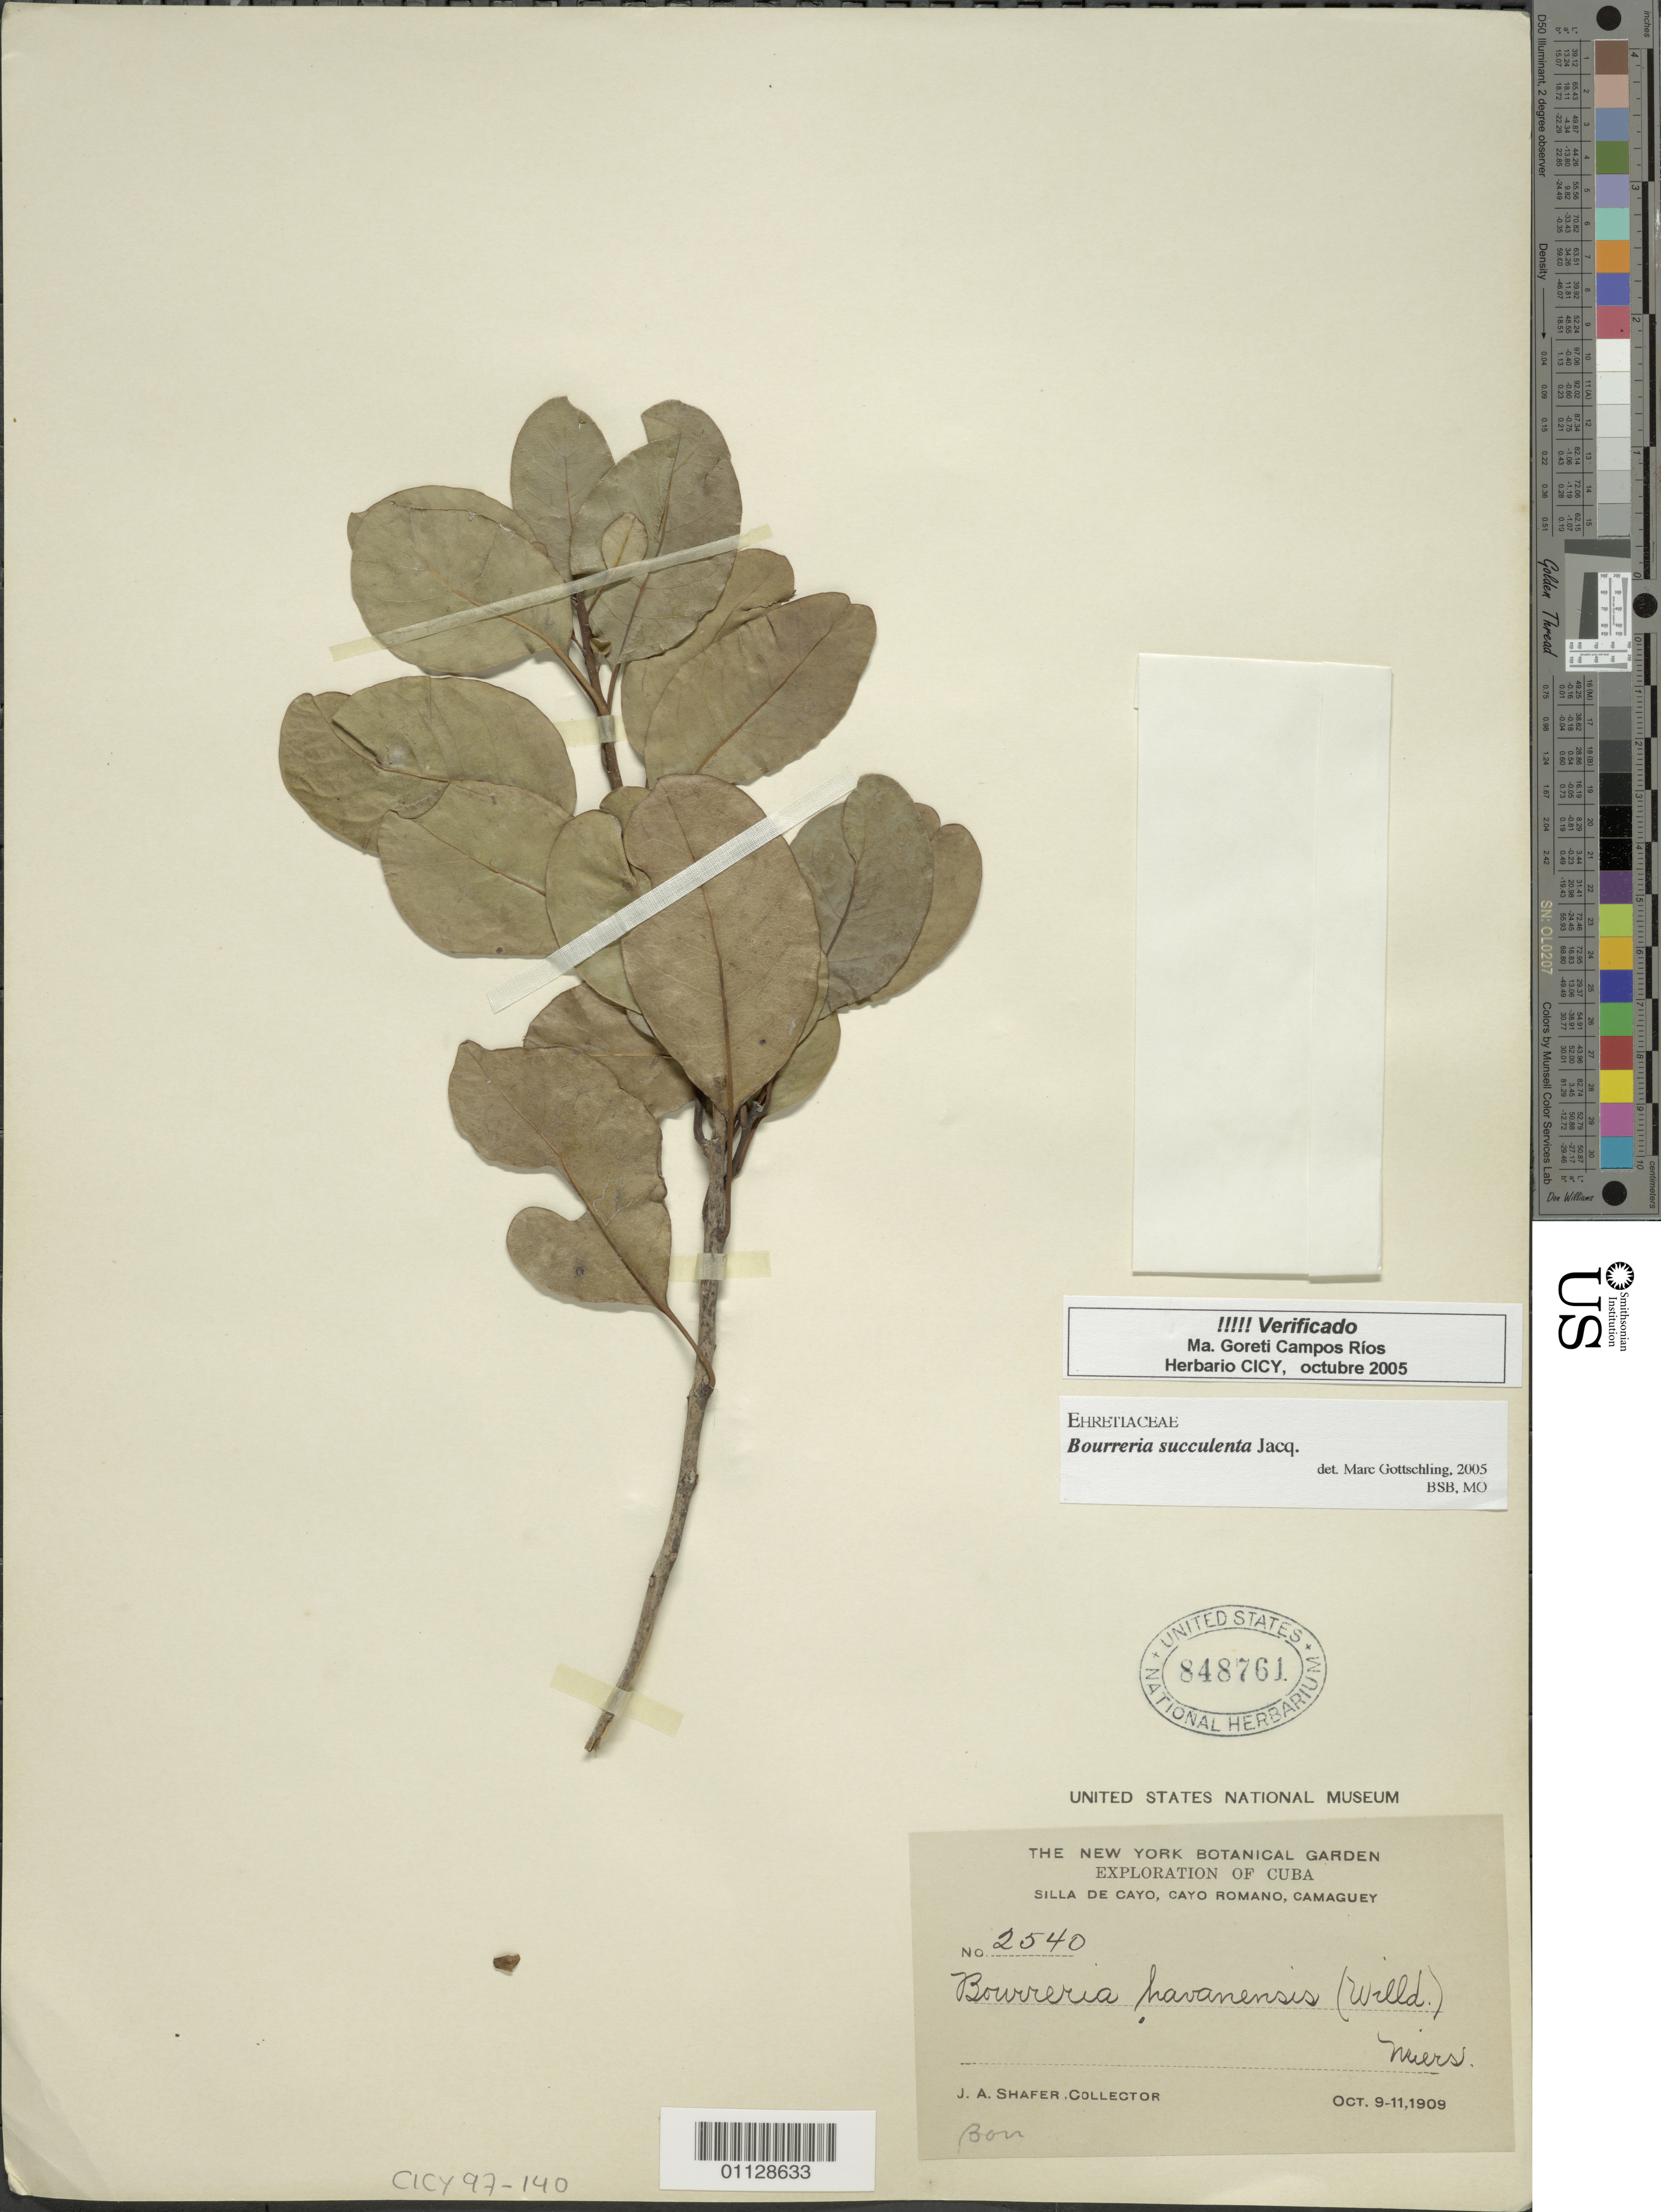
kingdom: Plantae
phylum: Tracheophyta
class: Magnoliopsida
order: Boraginales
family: Ehretiaceae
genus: Bourreria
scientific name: Bourreria succulenta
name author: Jacq.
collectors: J. A. Shafer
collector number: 2540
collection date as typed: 09 Oct 1909 to 11 Oct 1909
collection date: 1909-10-09/1909-10-11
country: Cuba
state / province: Camagüey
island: Cuba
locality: Silla de Cayo, Cayo Romano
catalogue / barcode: US 848761